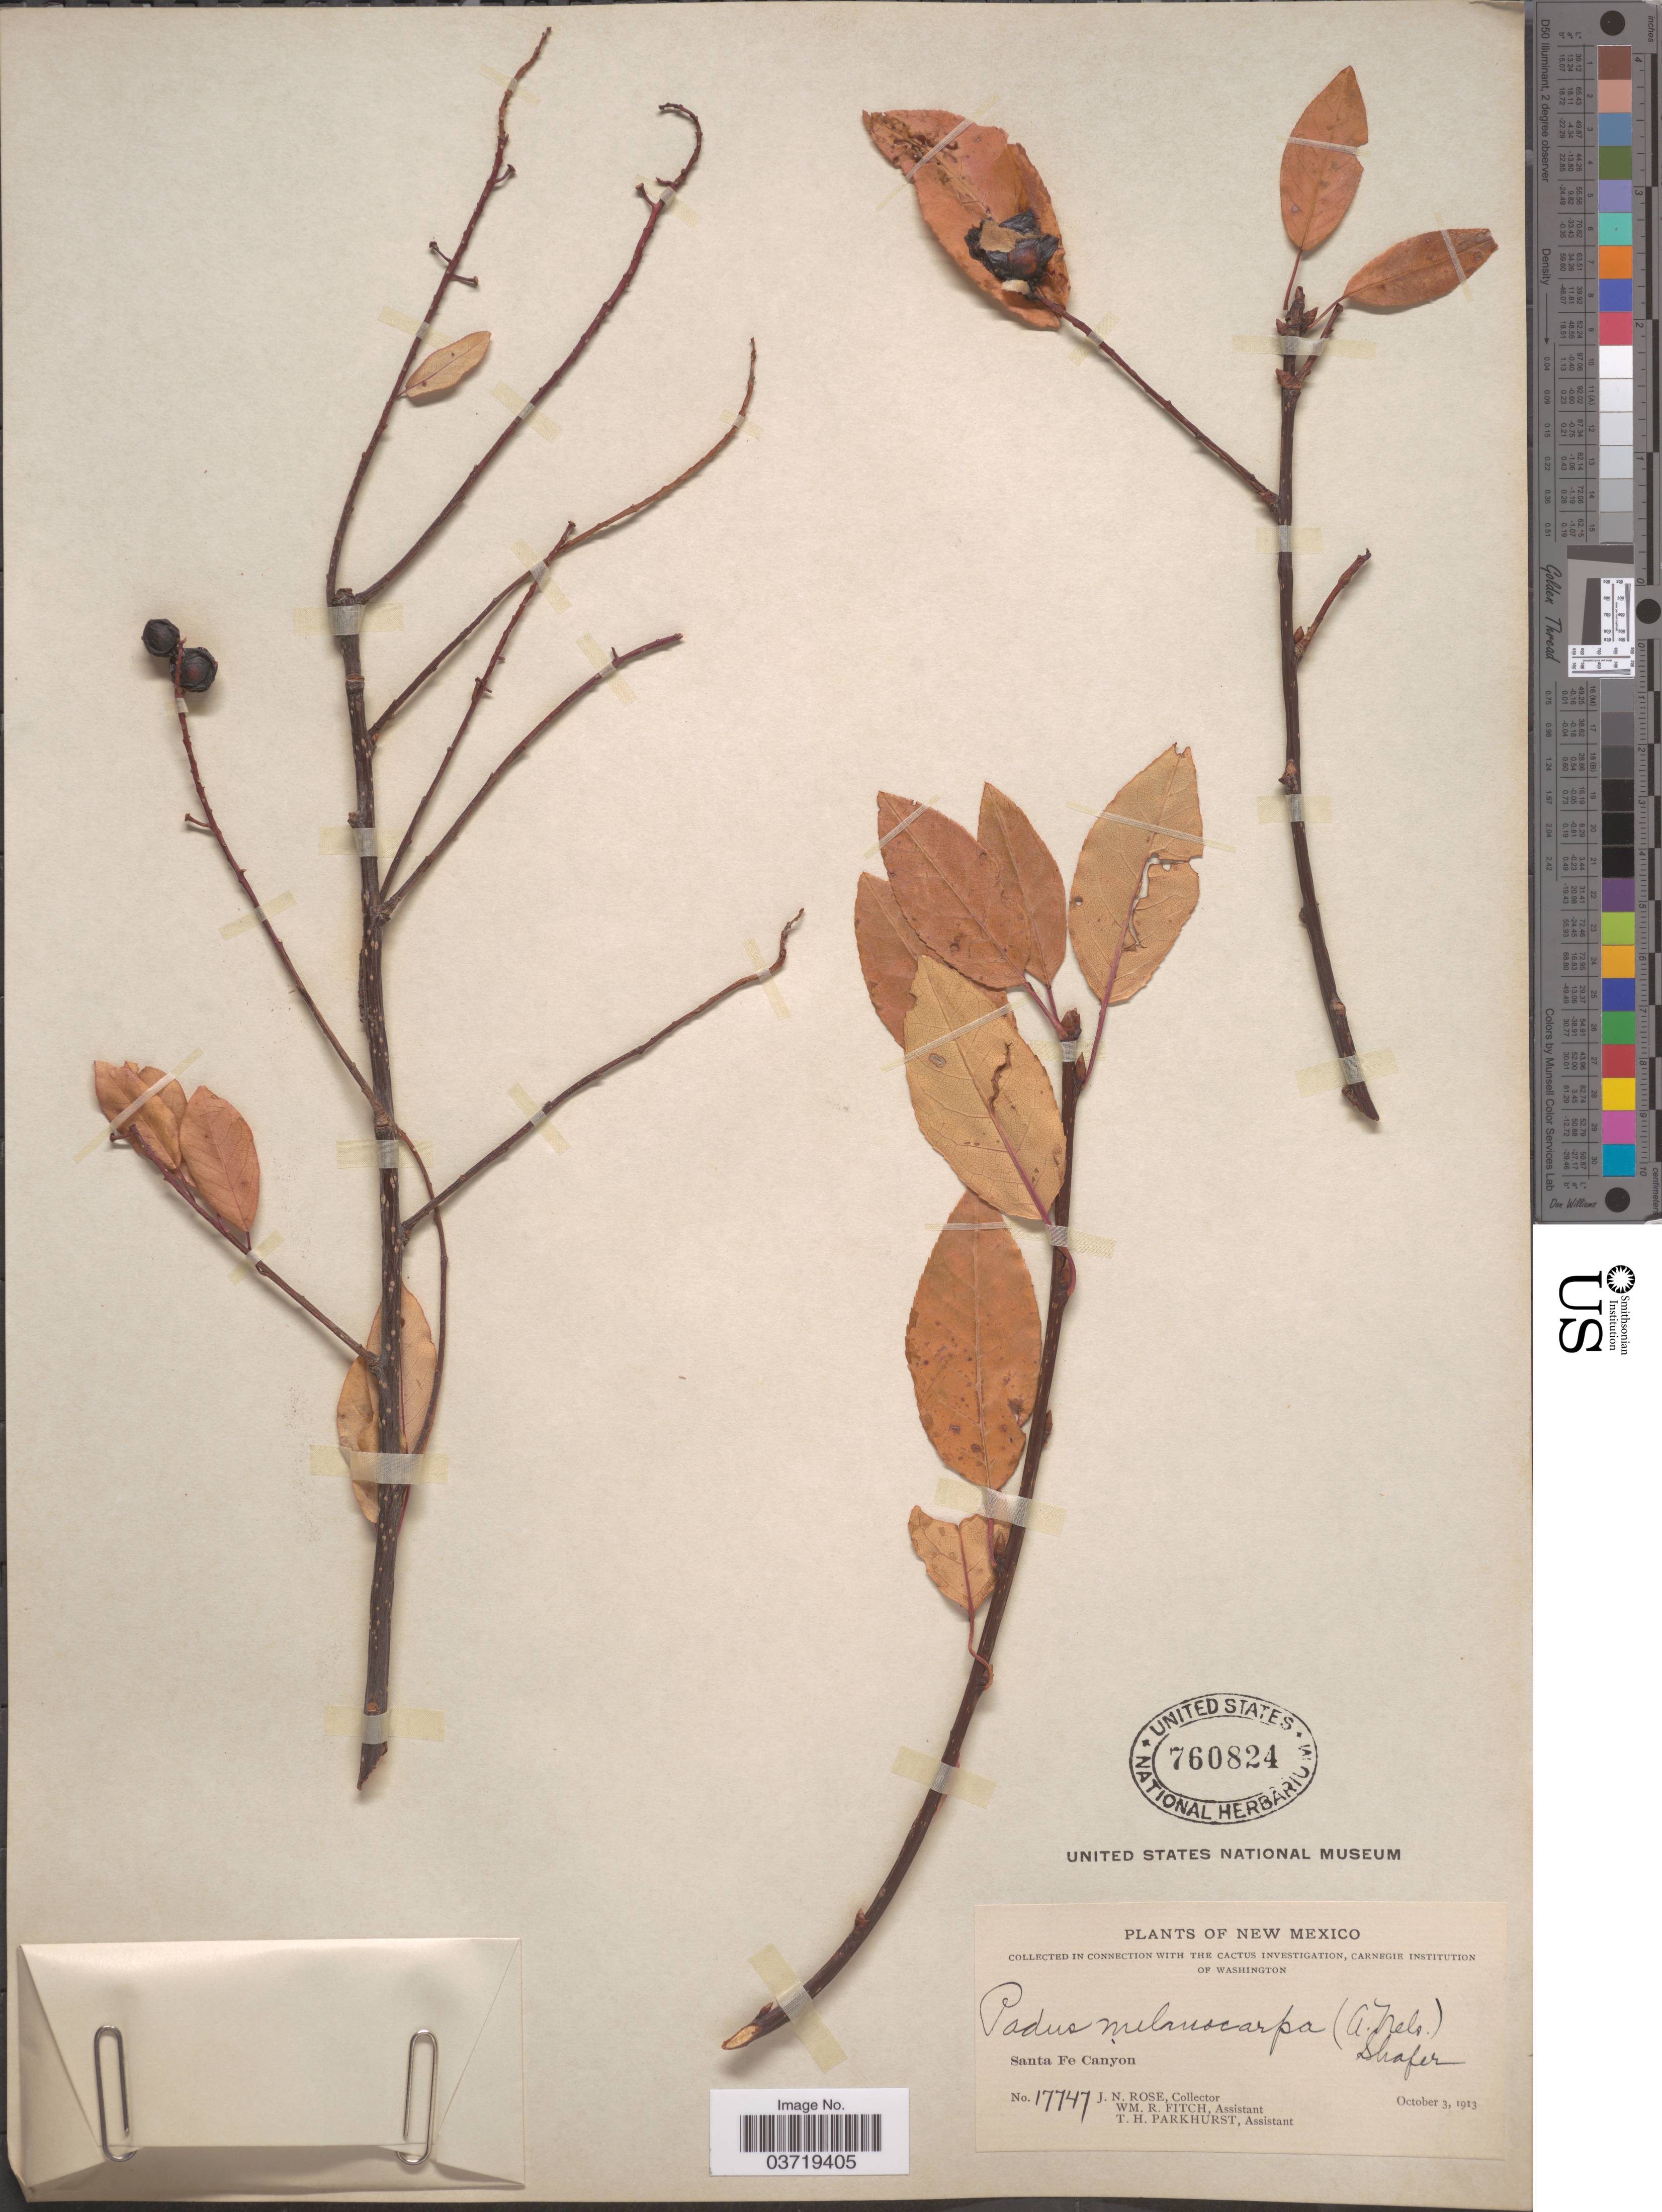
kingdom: Plantae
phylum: Tracheophyta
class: Magnoliopsida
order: Rosales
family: Rosaceae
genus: Prunus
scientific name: Prunus virginiana var. demissa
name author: (Nutt.) Torr.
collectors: J. N. Rose, W. R. Fitch & T. Parkhurst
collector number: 17747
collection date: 1913-10-03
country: United States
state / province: New Mexico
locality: Santa Fe Canyon.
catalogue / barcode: US 760824